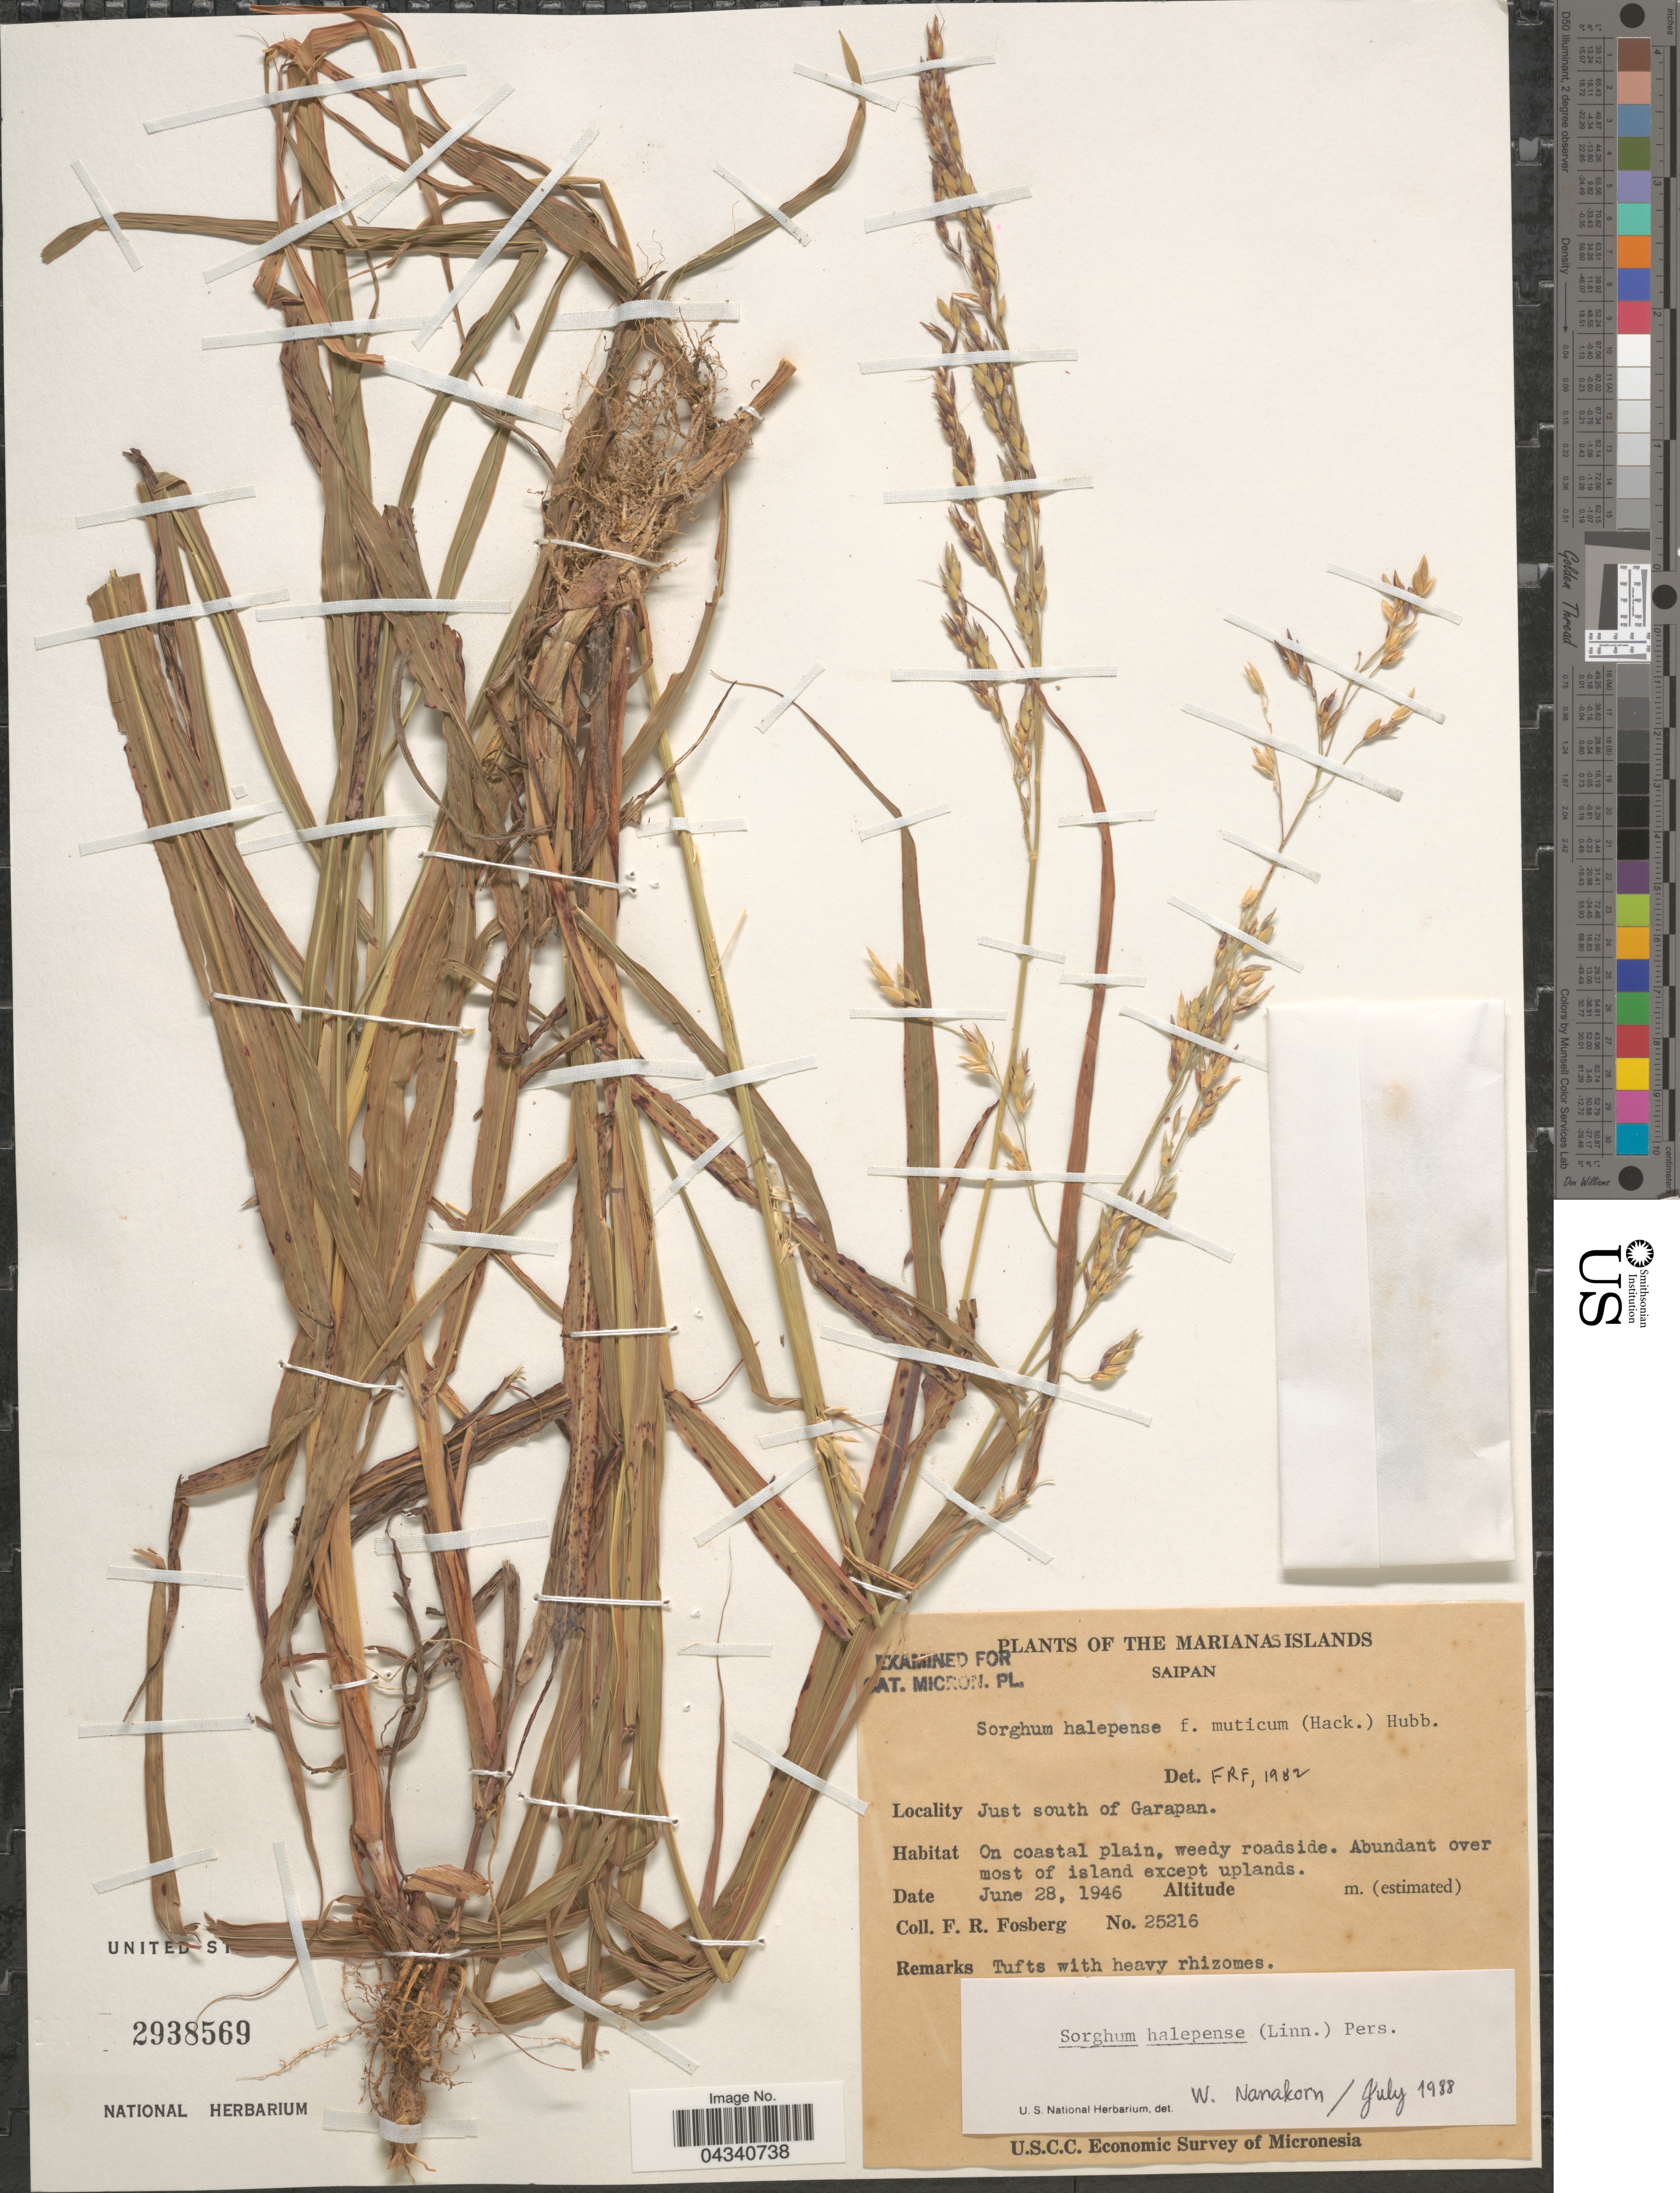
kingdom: Plantae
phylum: Tracheophyta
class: Liliopsida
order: Poales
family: Poaceae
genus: Sorghum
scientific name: Sorghum halepense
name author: (L.) Pers.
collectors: F. R. Fosberg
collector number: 25216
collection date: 1946-06-28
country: Northern Mariana Islands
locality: Marianas Islands. Saipan. Just south of Garapan. On coastal plain, weedy roadside. Abundant over most of island except uplands. U. S. C. C. Economic Survey of Micronesia.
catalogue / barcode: US 2938569